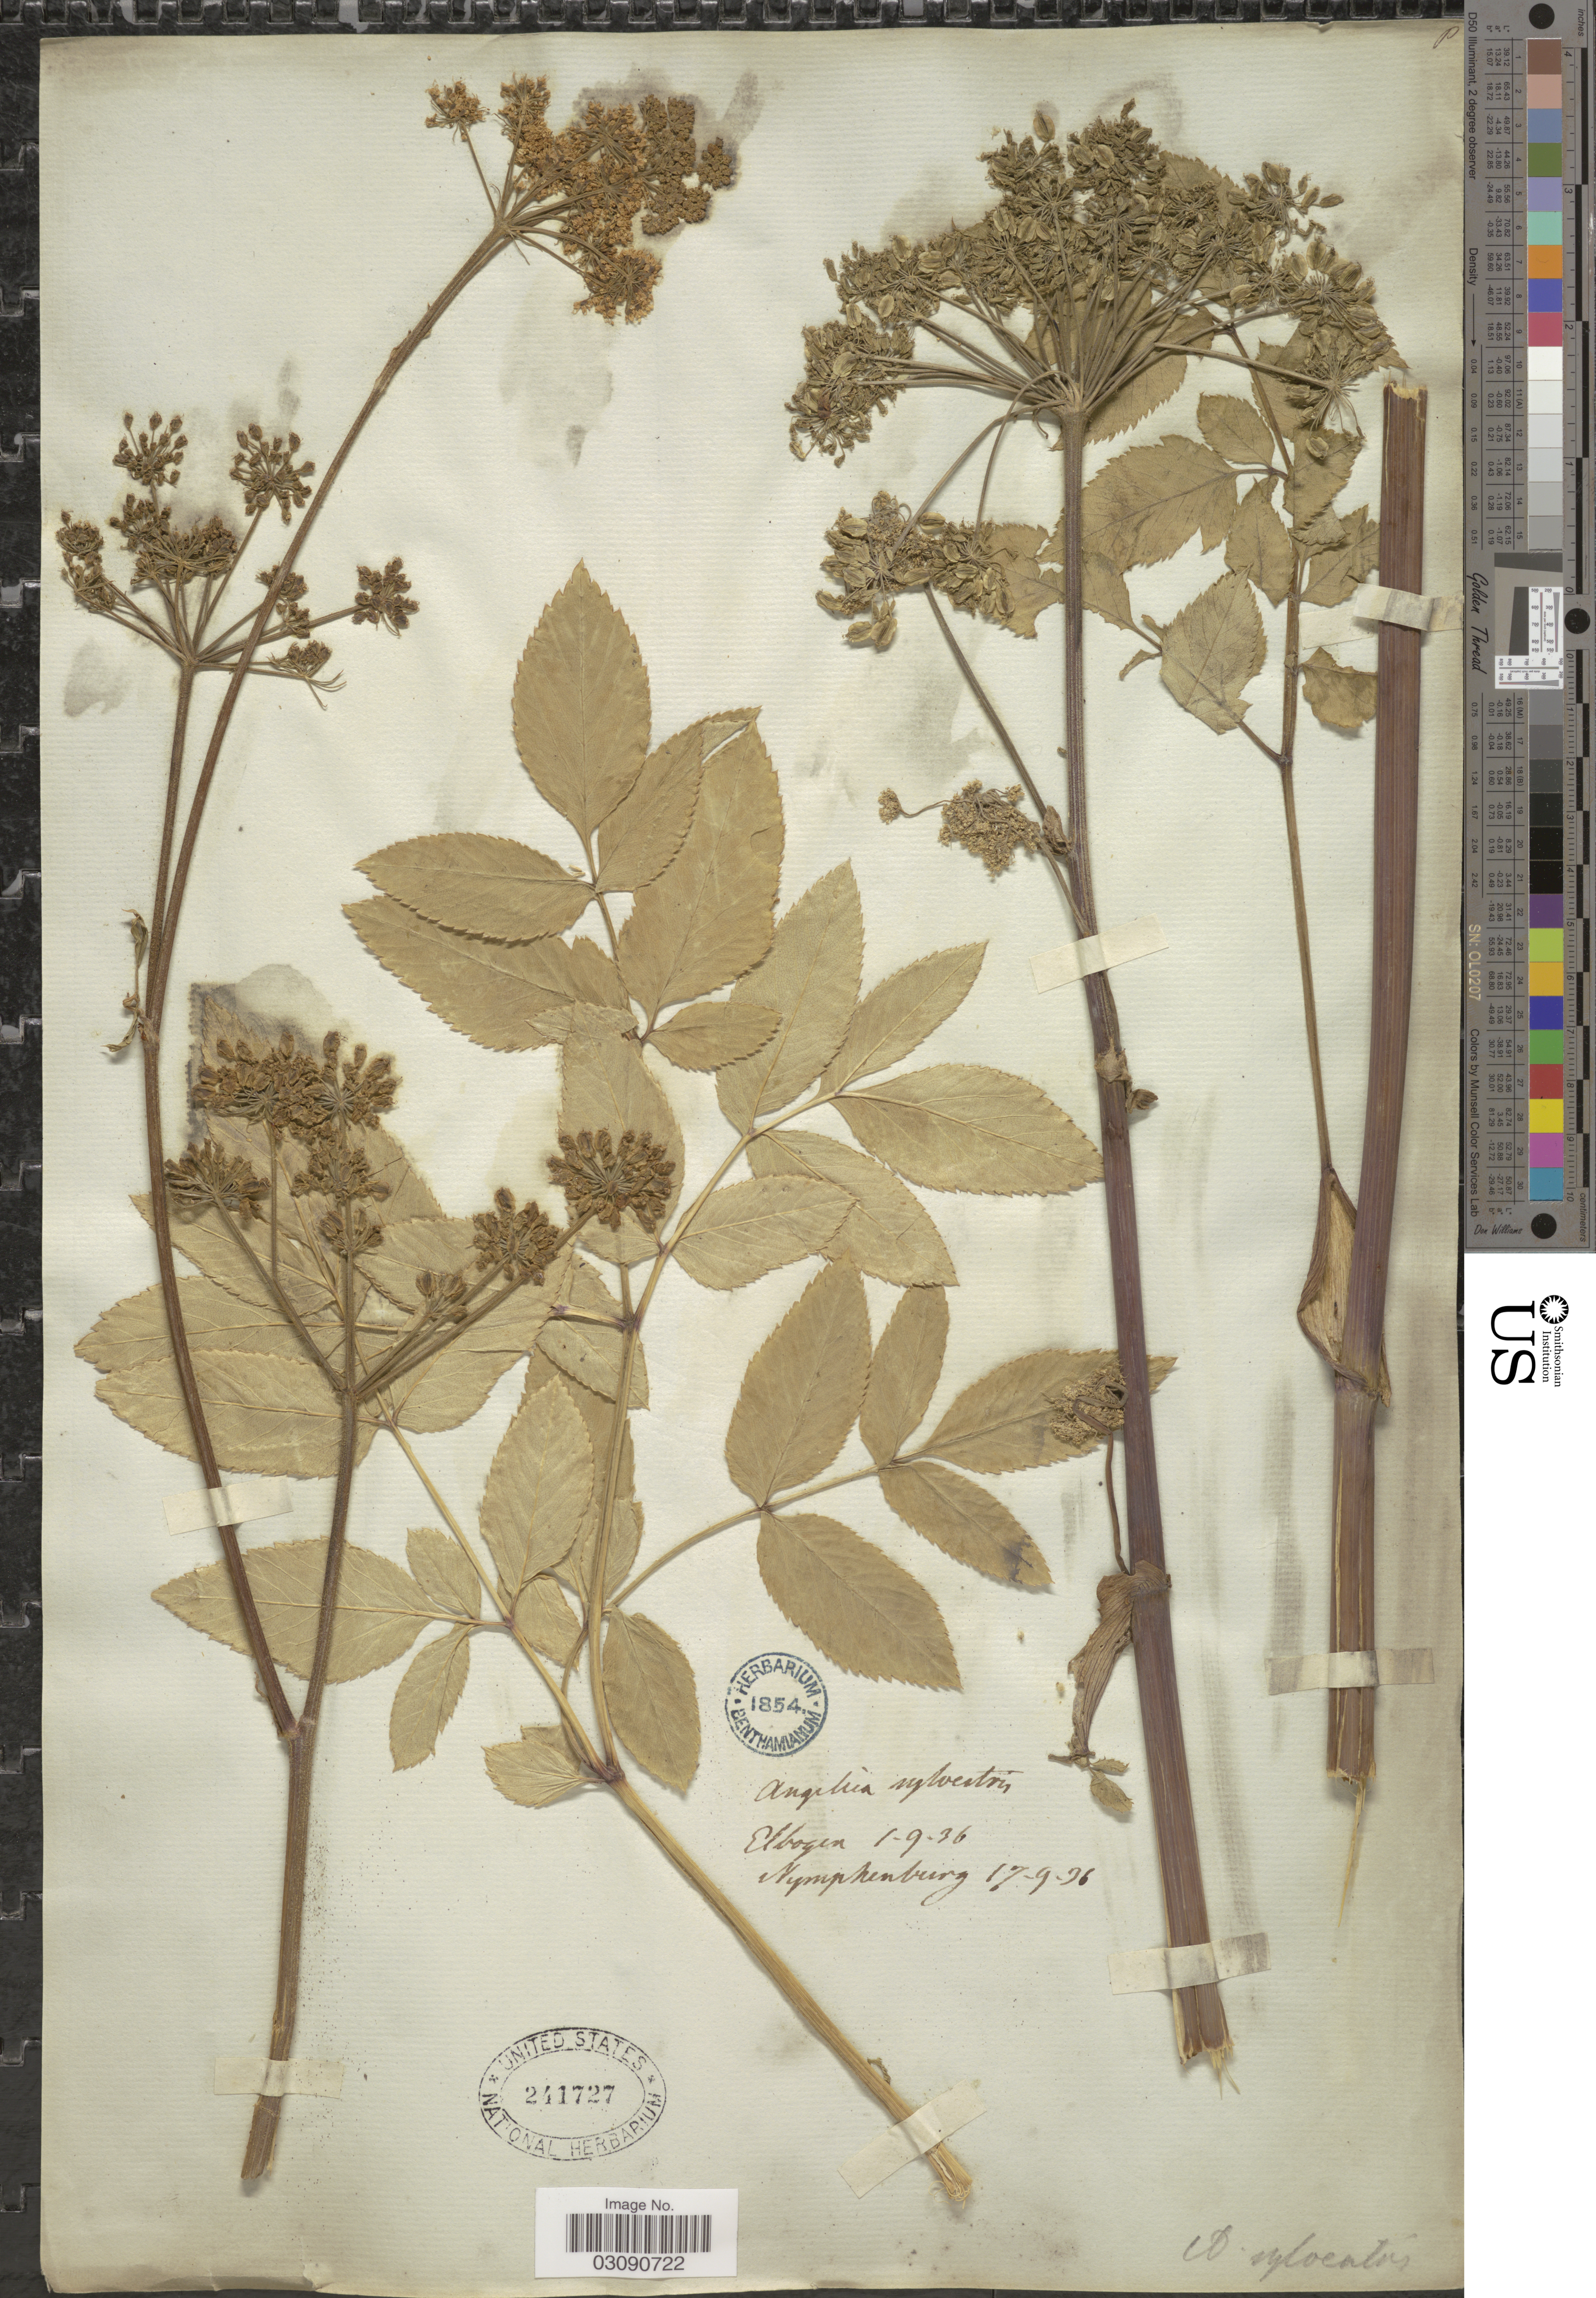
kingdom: Plantae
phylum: Tracheophyta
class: Magnoliopsida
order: Apiales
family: Apiaceae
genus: Angelica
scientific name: Angelica sylvestris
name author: L.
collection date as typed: Transcribed d/m/y: 1/9/36 to 17/9/36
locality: Elbogen, Nymphenburg.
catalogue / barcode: US 241727